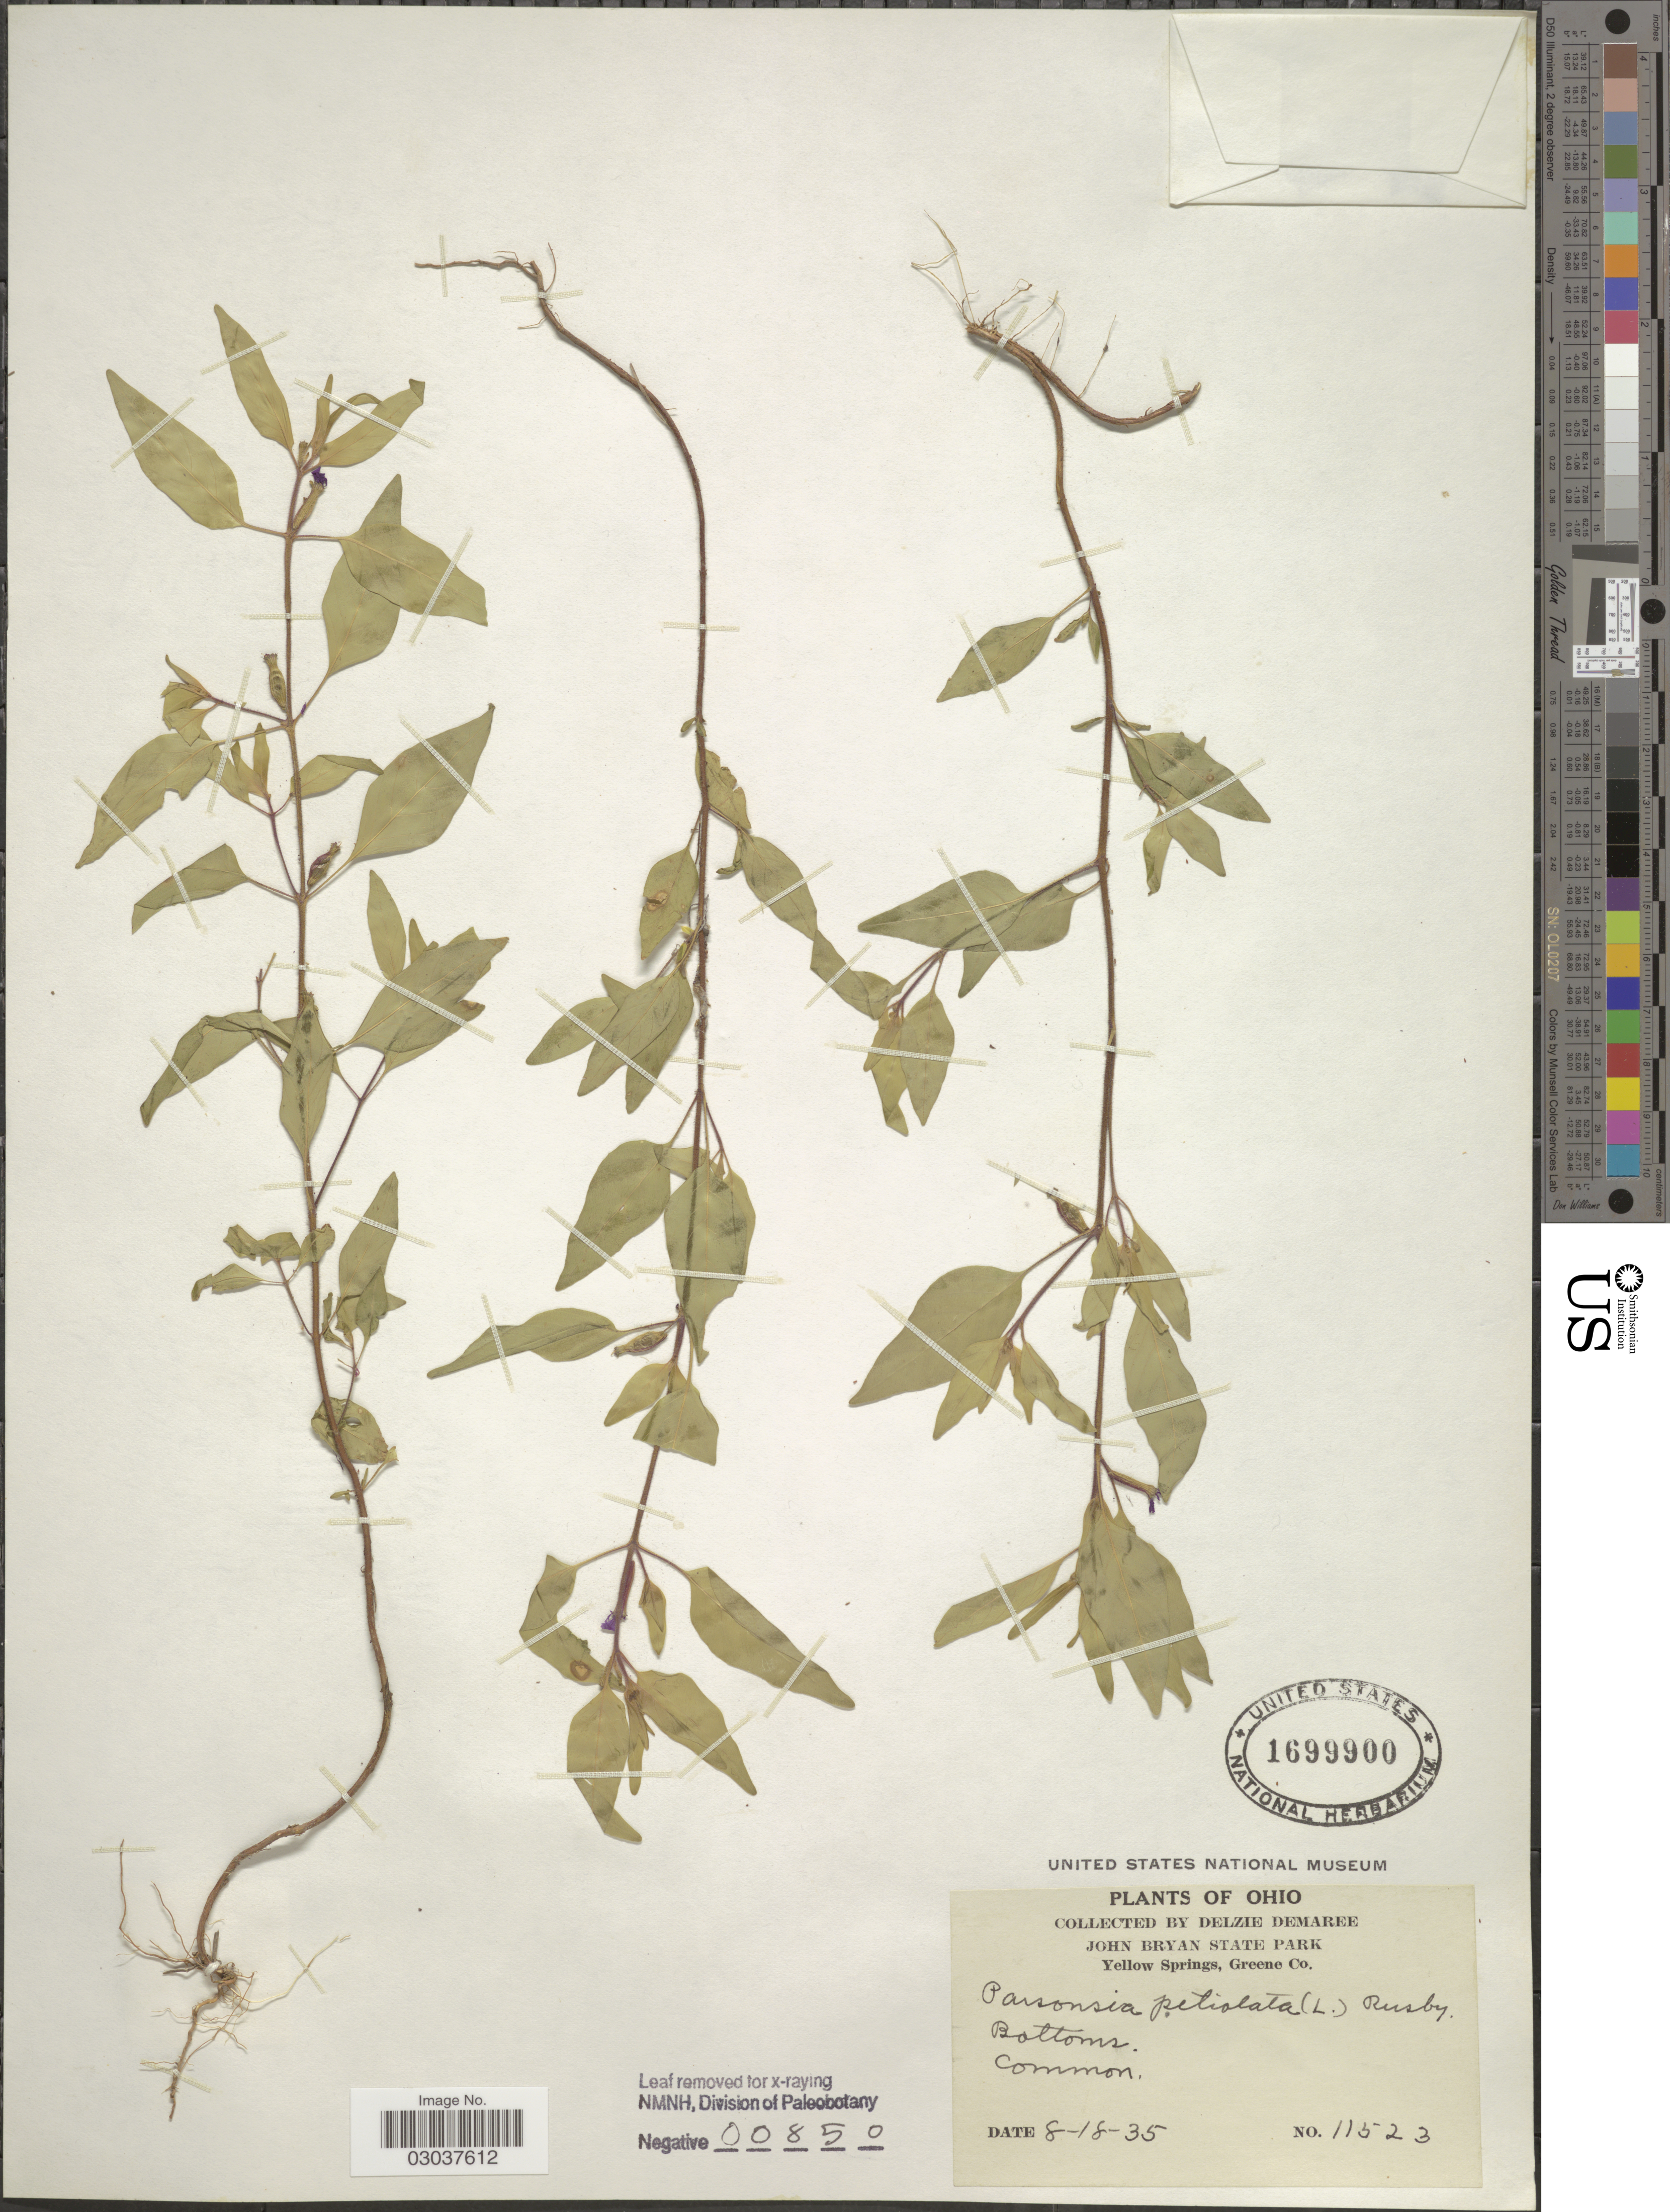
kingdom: Plantae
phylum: Tracheophyta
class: Magnoliopsida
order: Myrtales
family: Lythraceae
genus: Cuphea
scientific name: Cuphea petiolata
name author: Pohl ex Koehne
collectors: D. Demaree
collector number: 11523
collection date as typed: Transcribed d/m/y: 18/8/35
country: United States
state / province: Ohio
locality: John Bryan State Park. Yellow Springs, Green Co. Bottoms.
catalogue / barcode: US 1699900